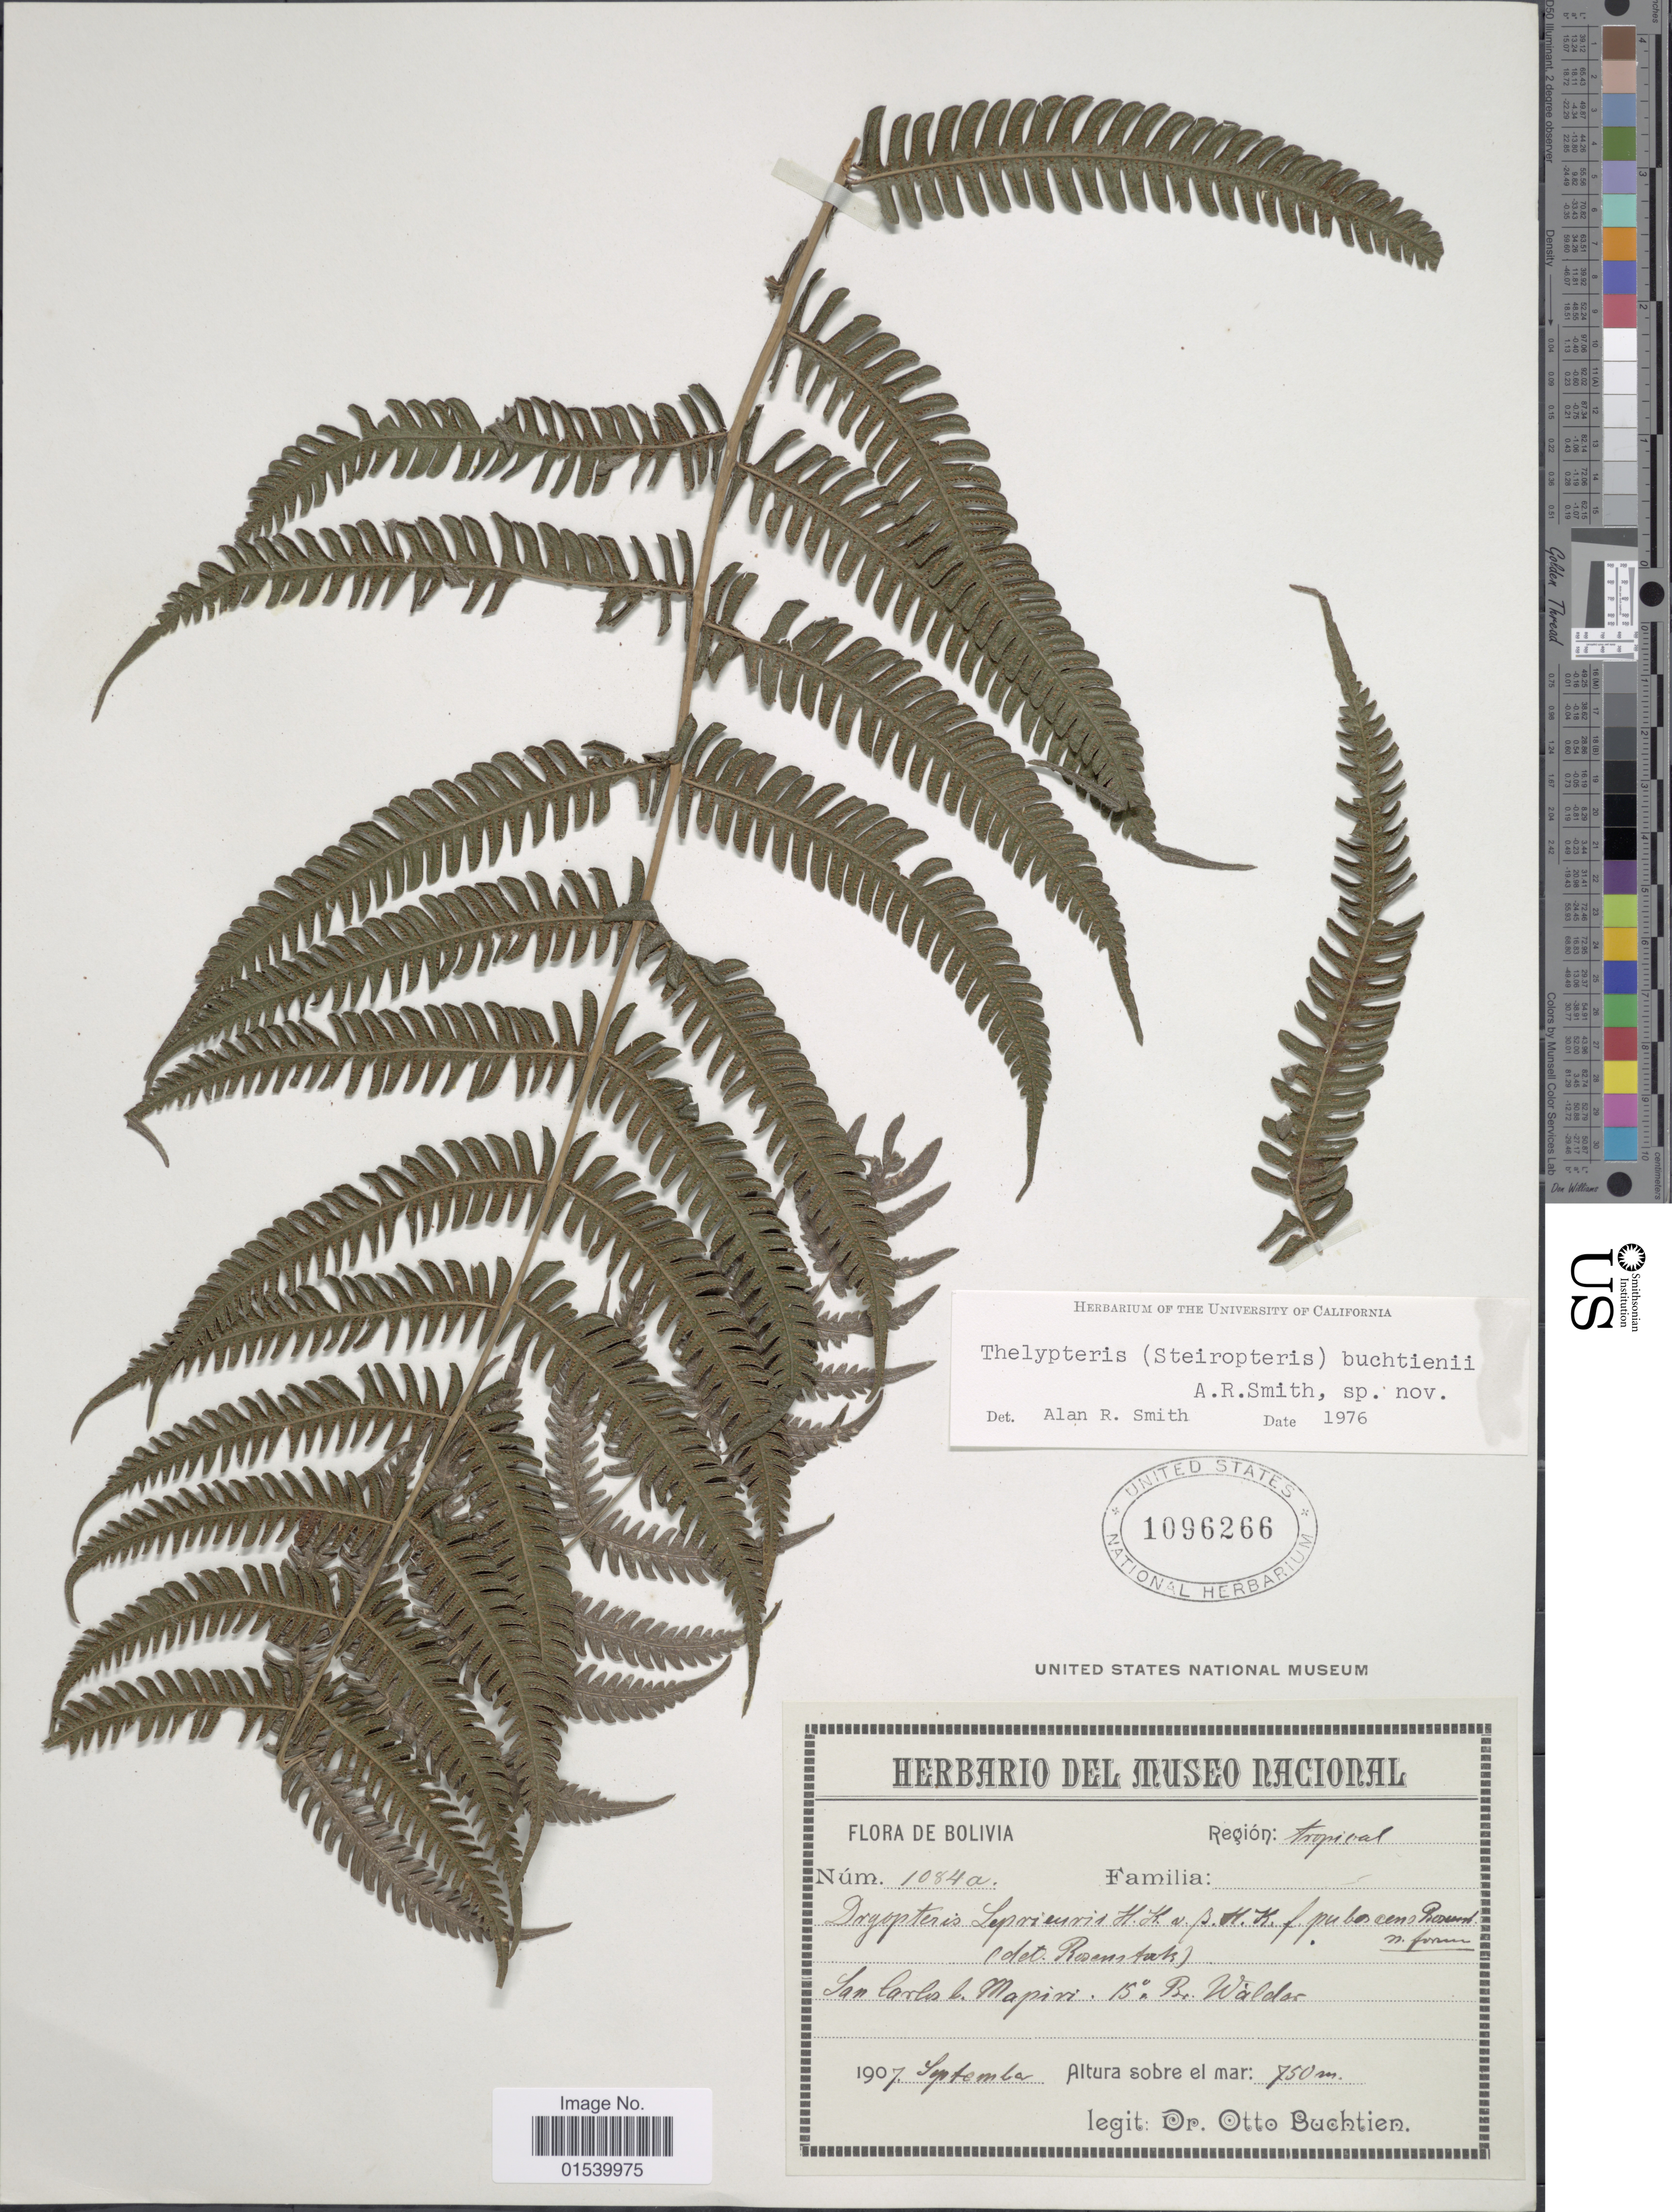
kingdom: Plantae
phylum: Tracheophyta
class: Polypodiopsida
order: Polypodiales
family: Thelypteridaceae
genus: Amauropelta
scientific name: Amauropelta buchtienii (A.R. Sm.) comb. nov., ined. 2015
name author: (A.R. Sm.)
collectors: O. Buchtien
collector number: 1084a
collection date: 1907-09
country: Bolivia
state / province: La Paz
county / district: Mapiri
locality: San Carlos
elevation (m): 750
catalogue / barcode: US 1096266